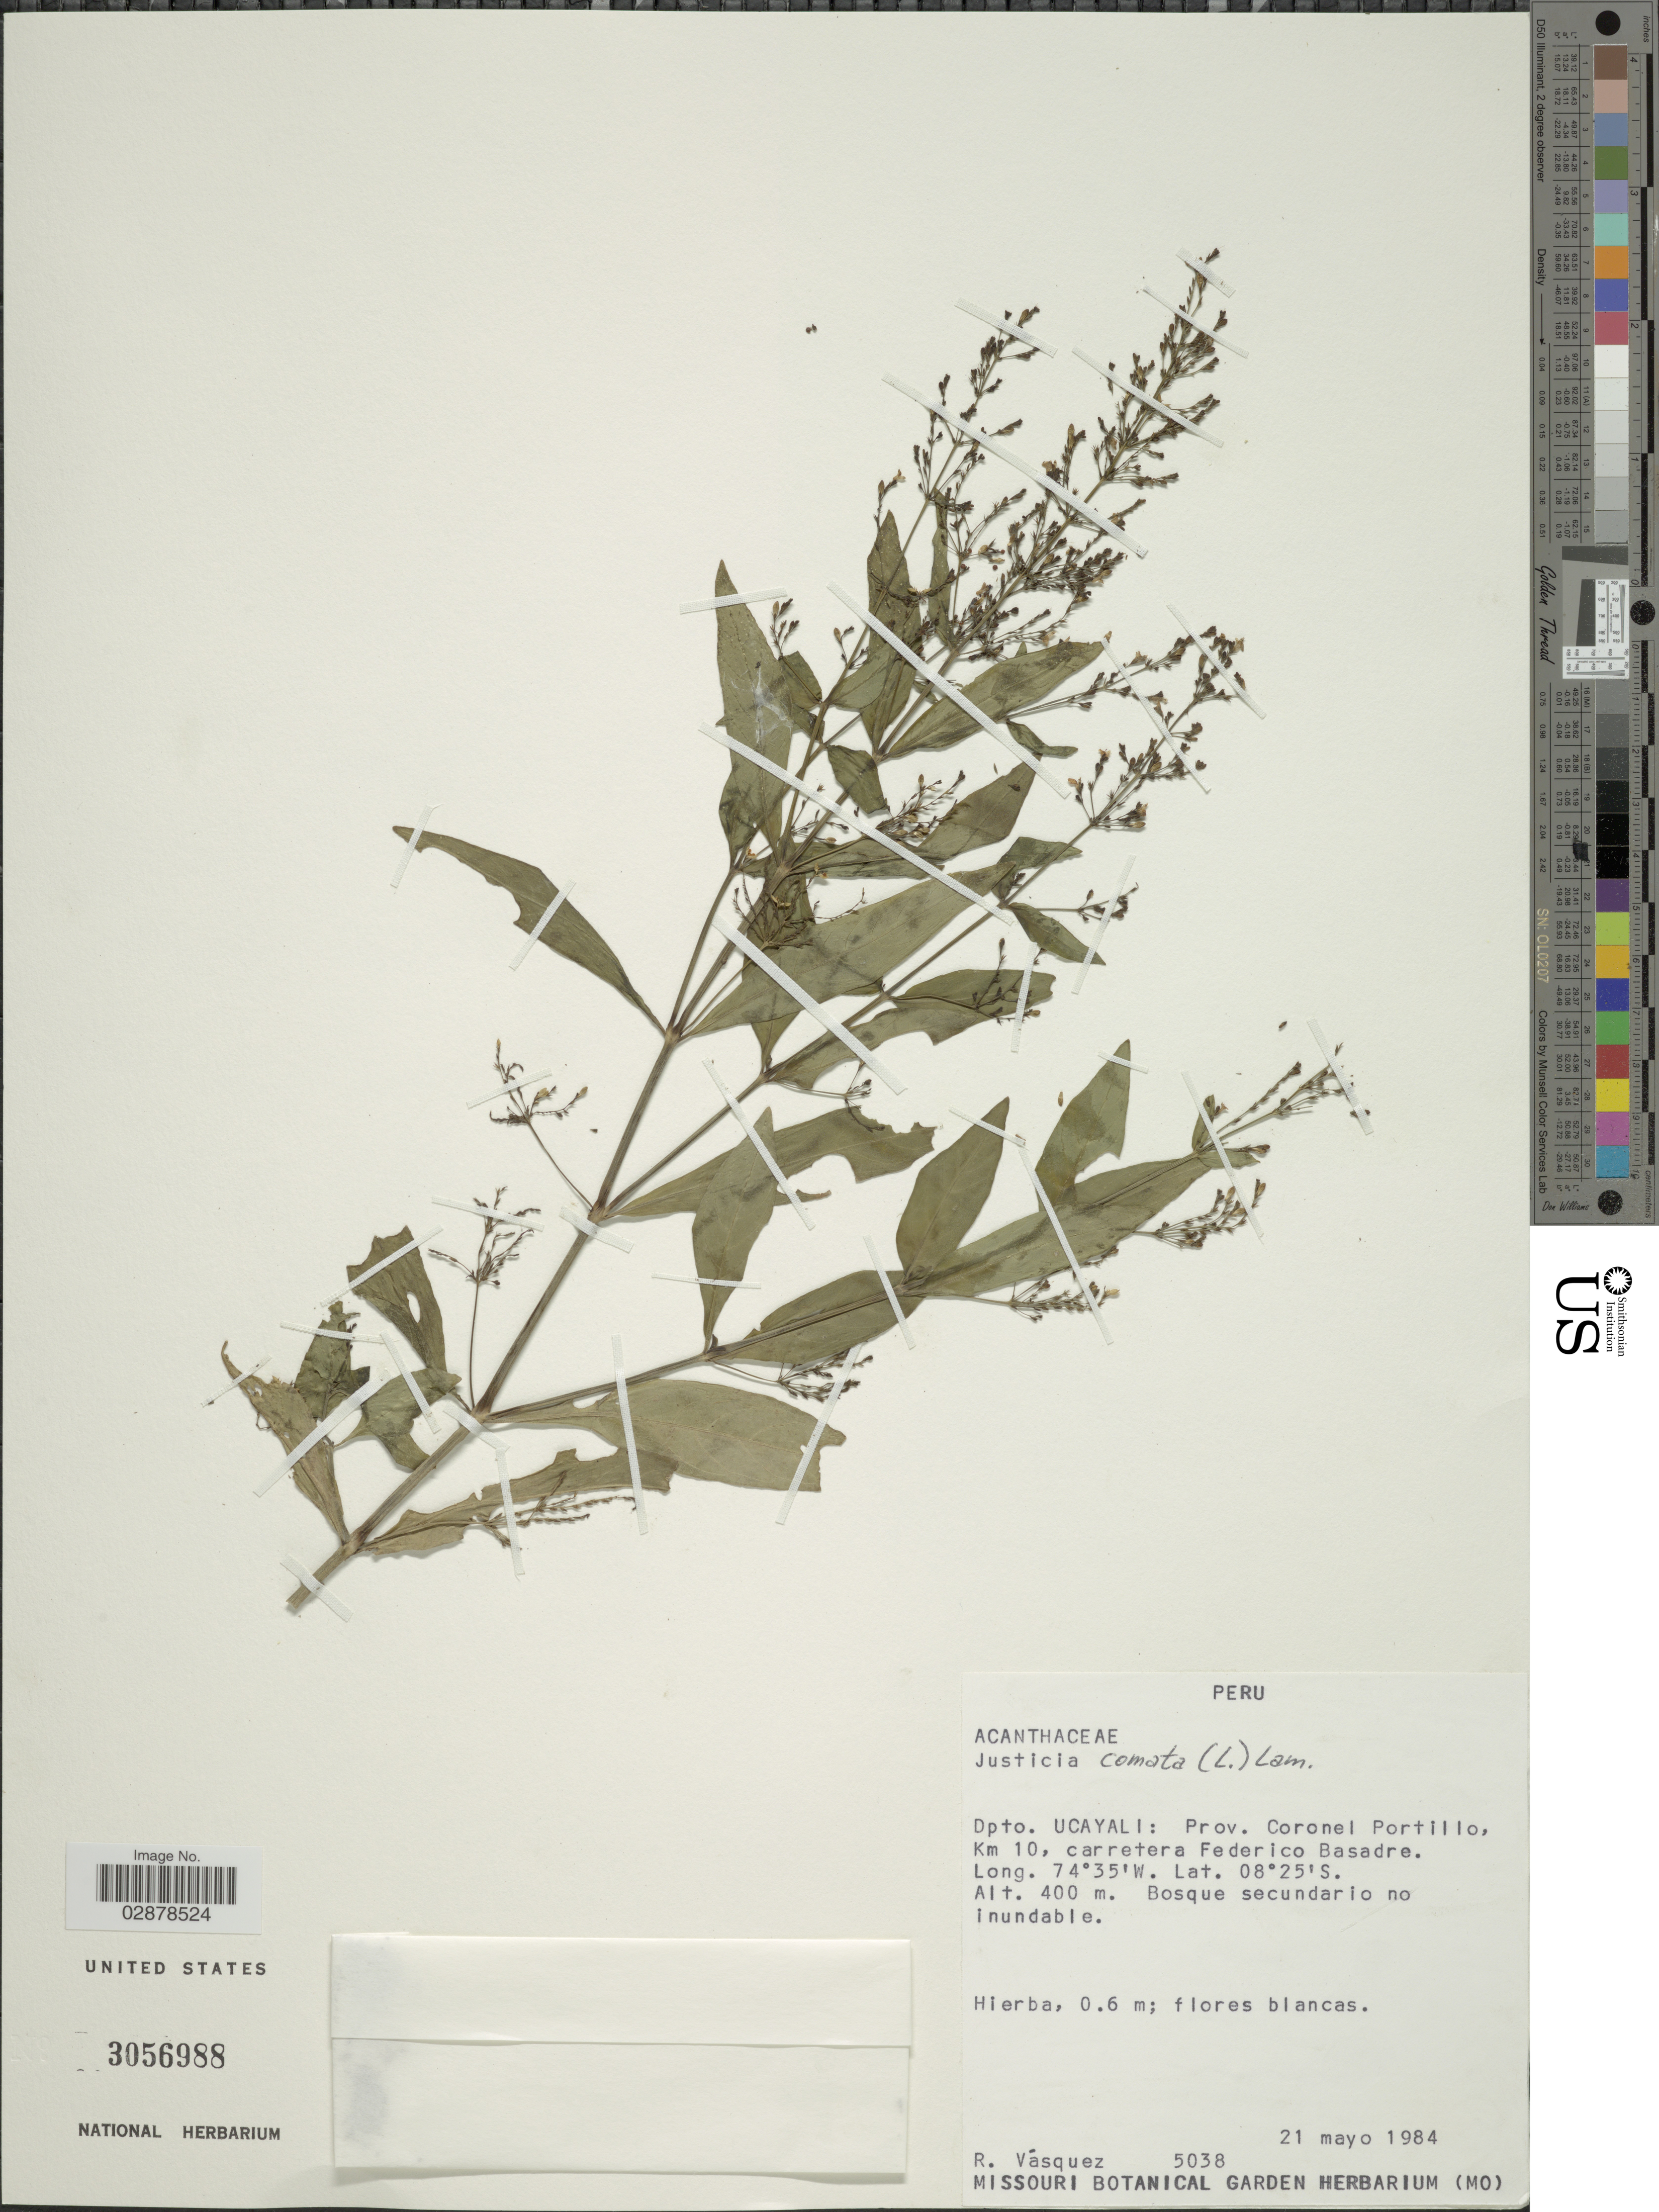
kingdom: Plantae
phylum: Tracheophyta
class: Magnoliopsida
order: Lamiales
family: Acanthaceae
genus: Justicia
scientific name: Justicia comata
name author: (L.) Lam.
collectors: R. Vásquez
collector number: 5038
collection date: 1984-05-21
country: Peru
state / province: Ucayali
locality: Dpto. Ucayali: Prov. Coronel Portillo, Km 10, carretera Federico Basadre.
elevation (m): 400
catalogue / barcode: US 3056988